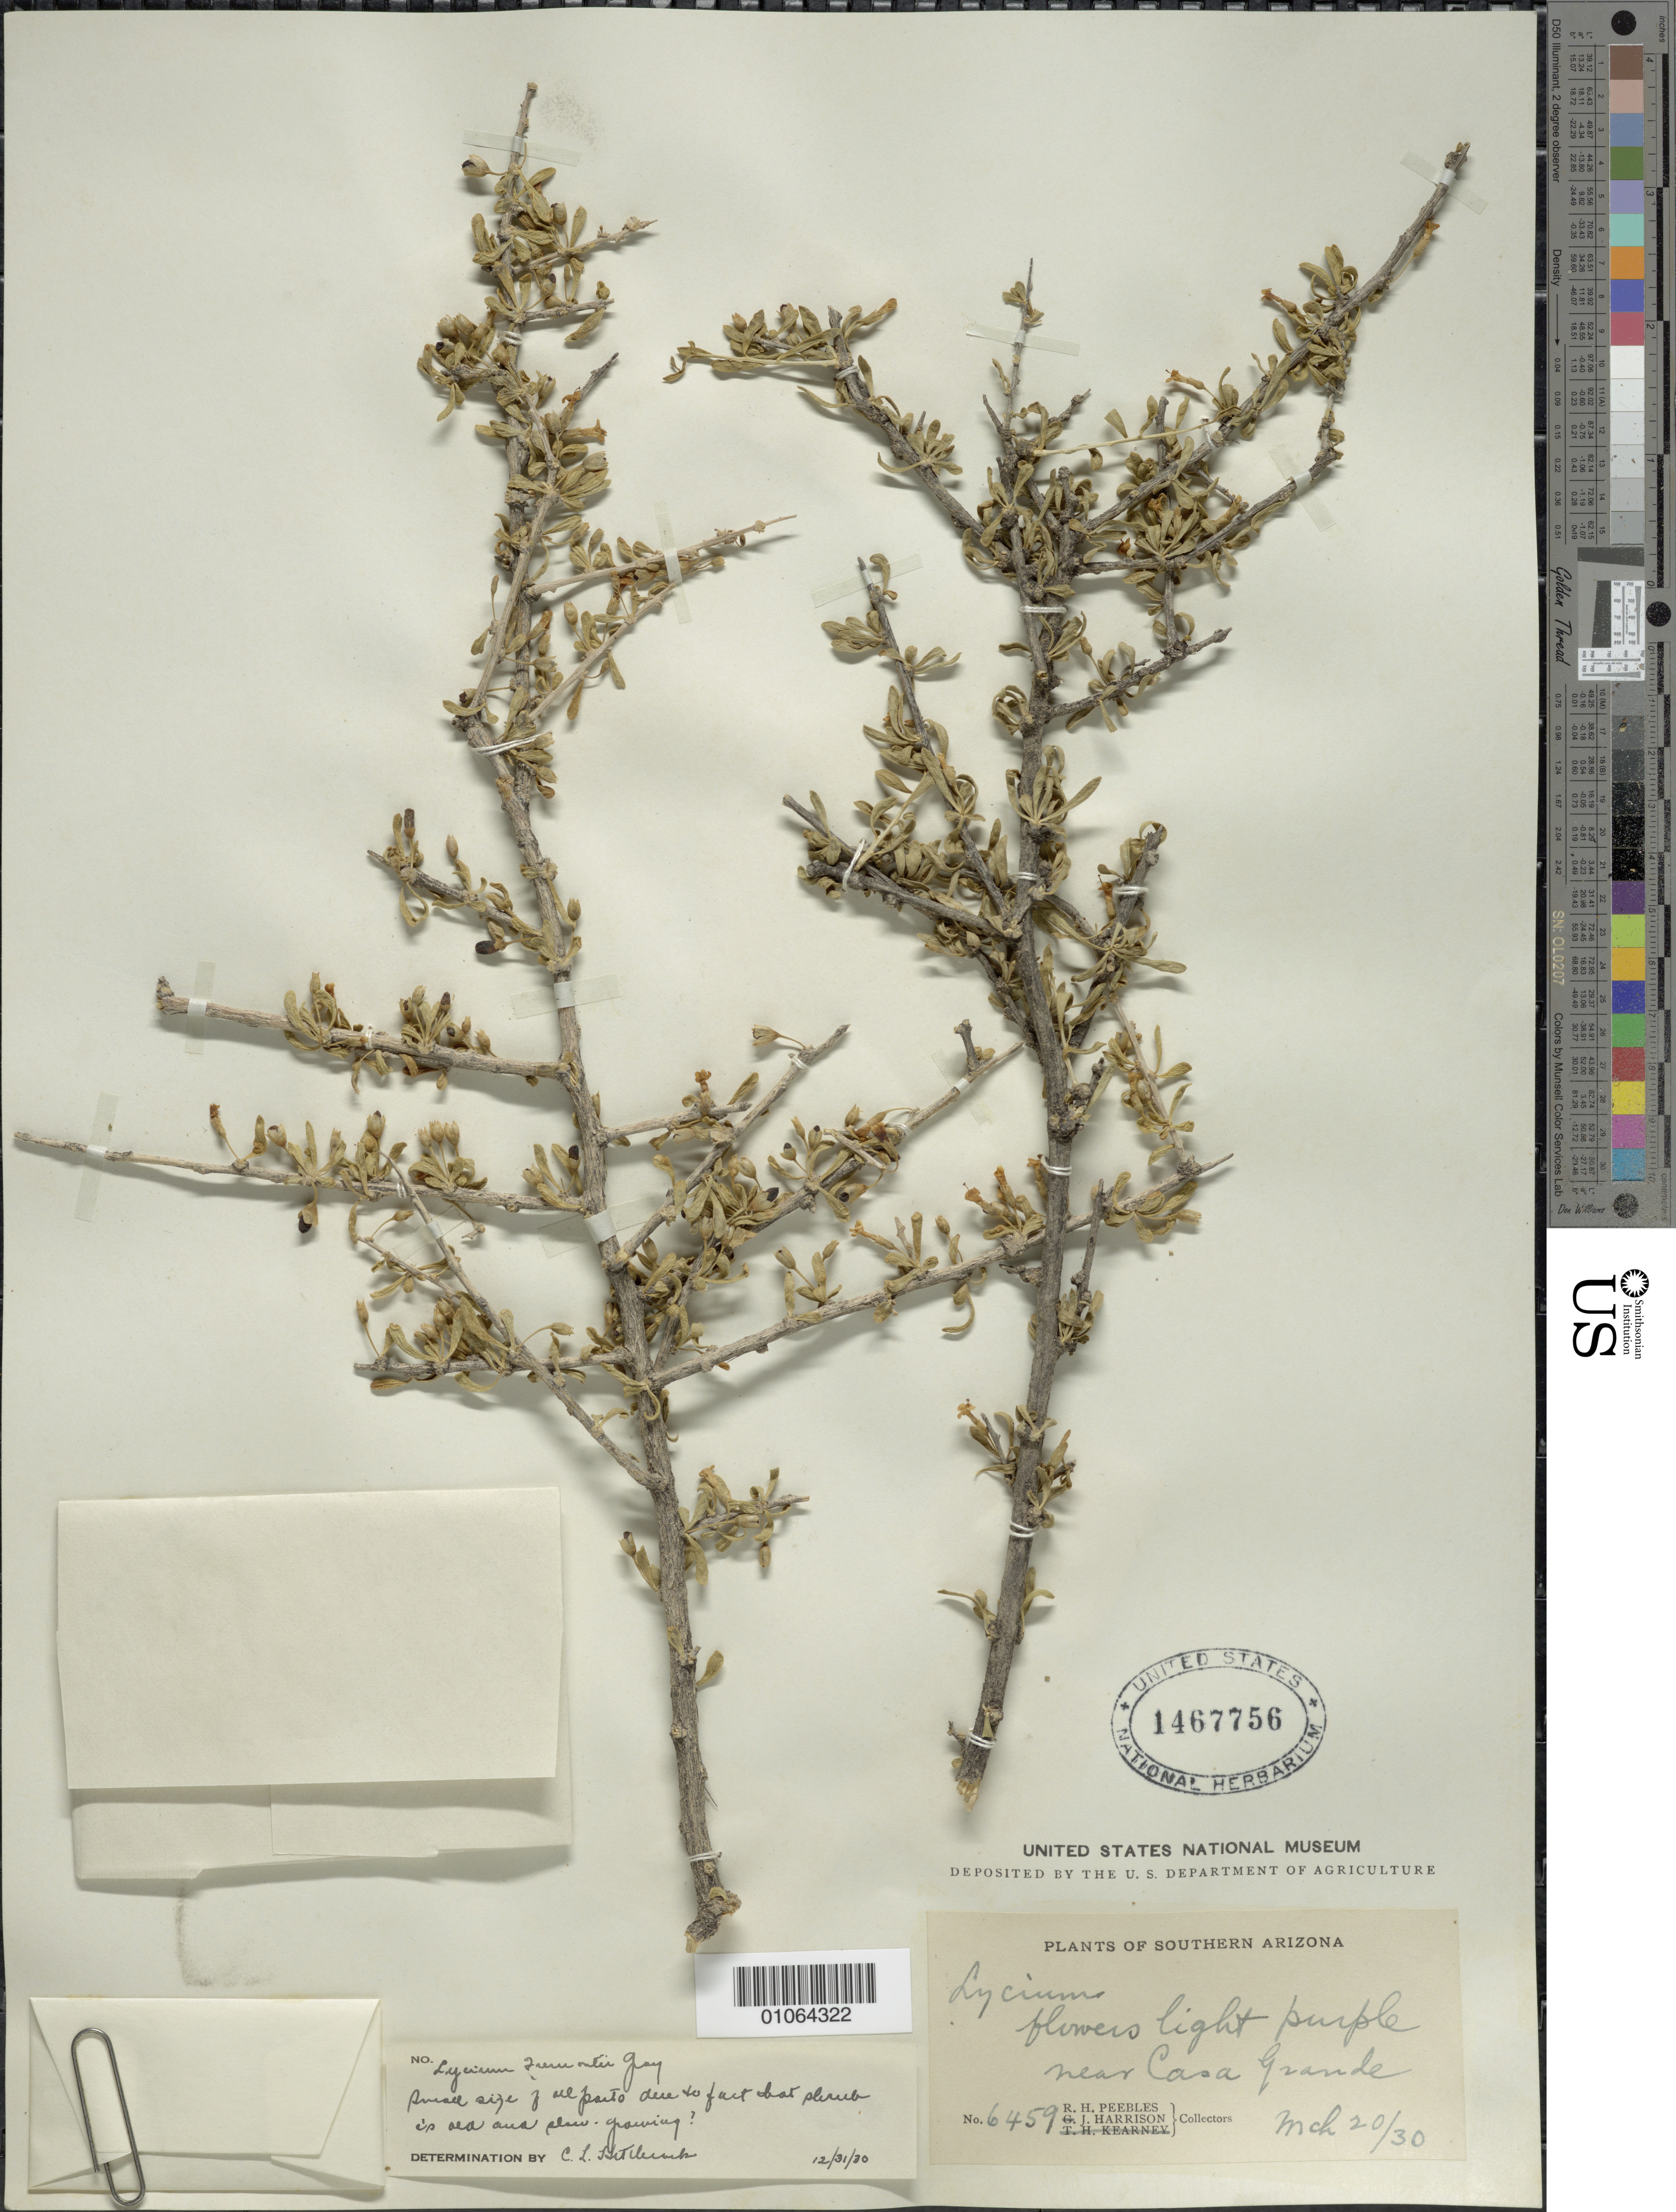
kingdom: Plantae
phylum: Tracheophyta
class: Magnoliopsida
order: Solanales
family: Solanaceae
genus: Lycium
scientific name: Lycium fremontii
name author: A. Gray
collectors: R. H. Peebles & J. Harrison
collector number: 6459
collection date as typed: Transcribed d/m/y: 20/3/30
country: United States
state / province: Arizona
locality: Southern Arizona, near Casa Grande.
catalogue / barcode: US 1467756